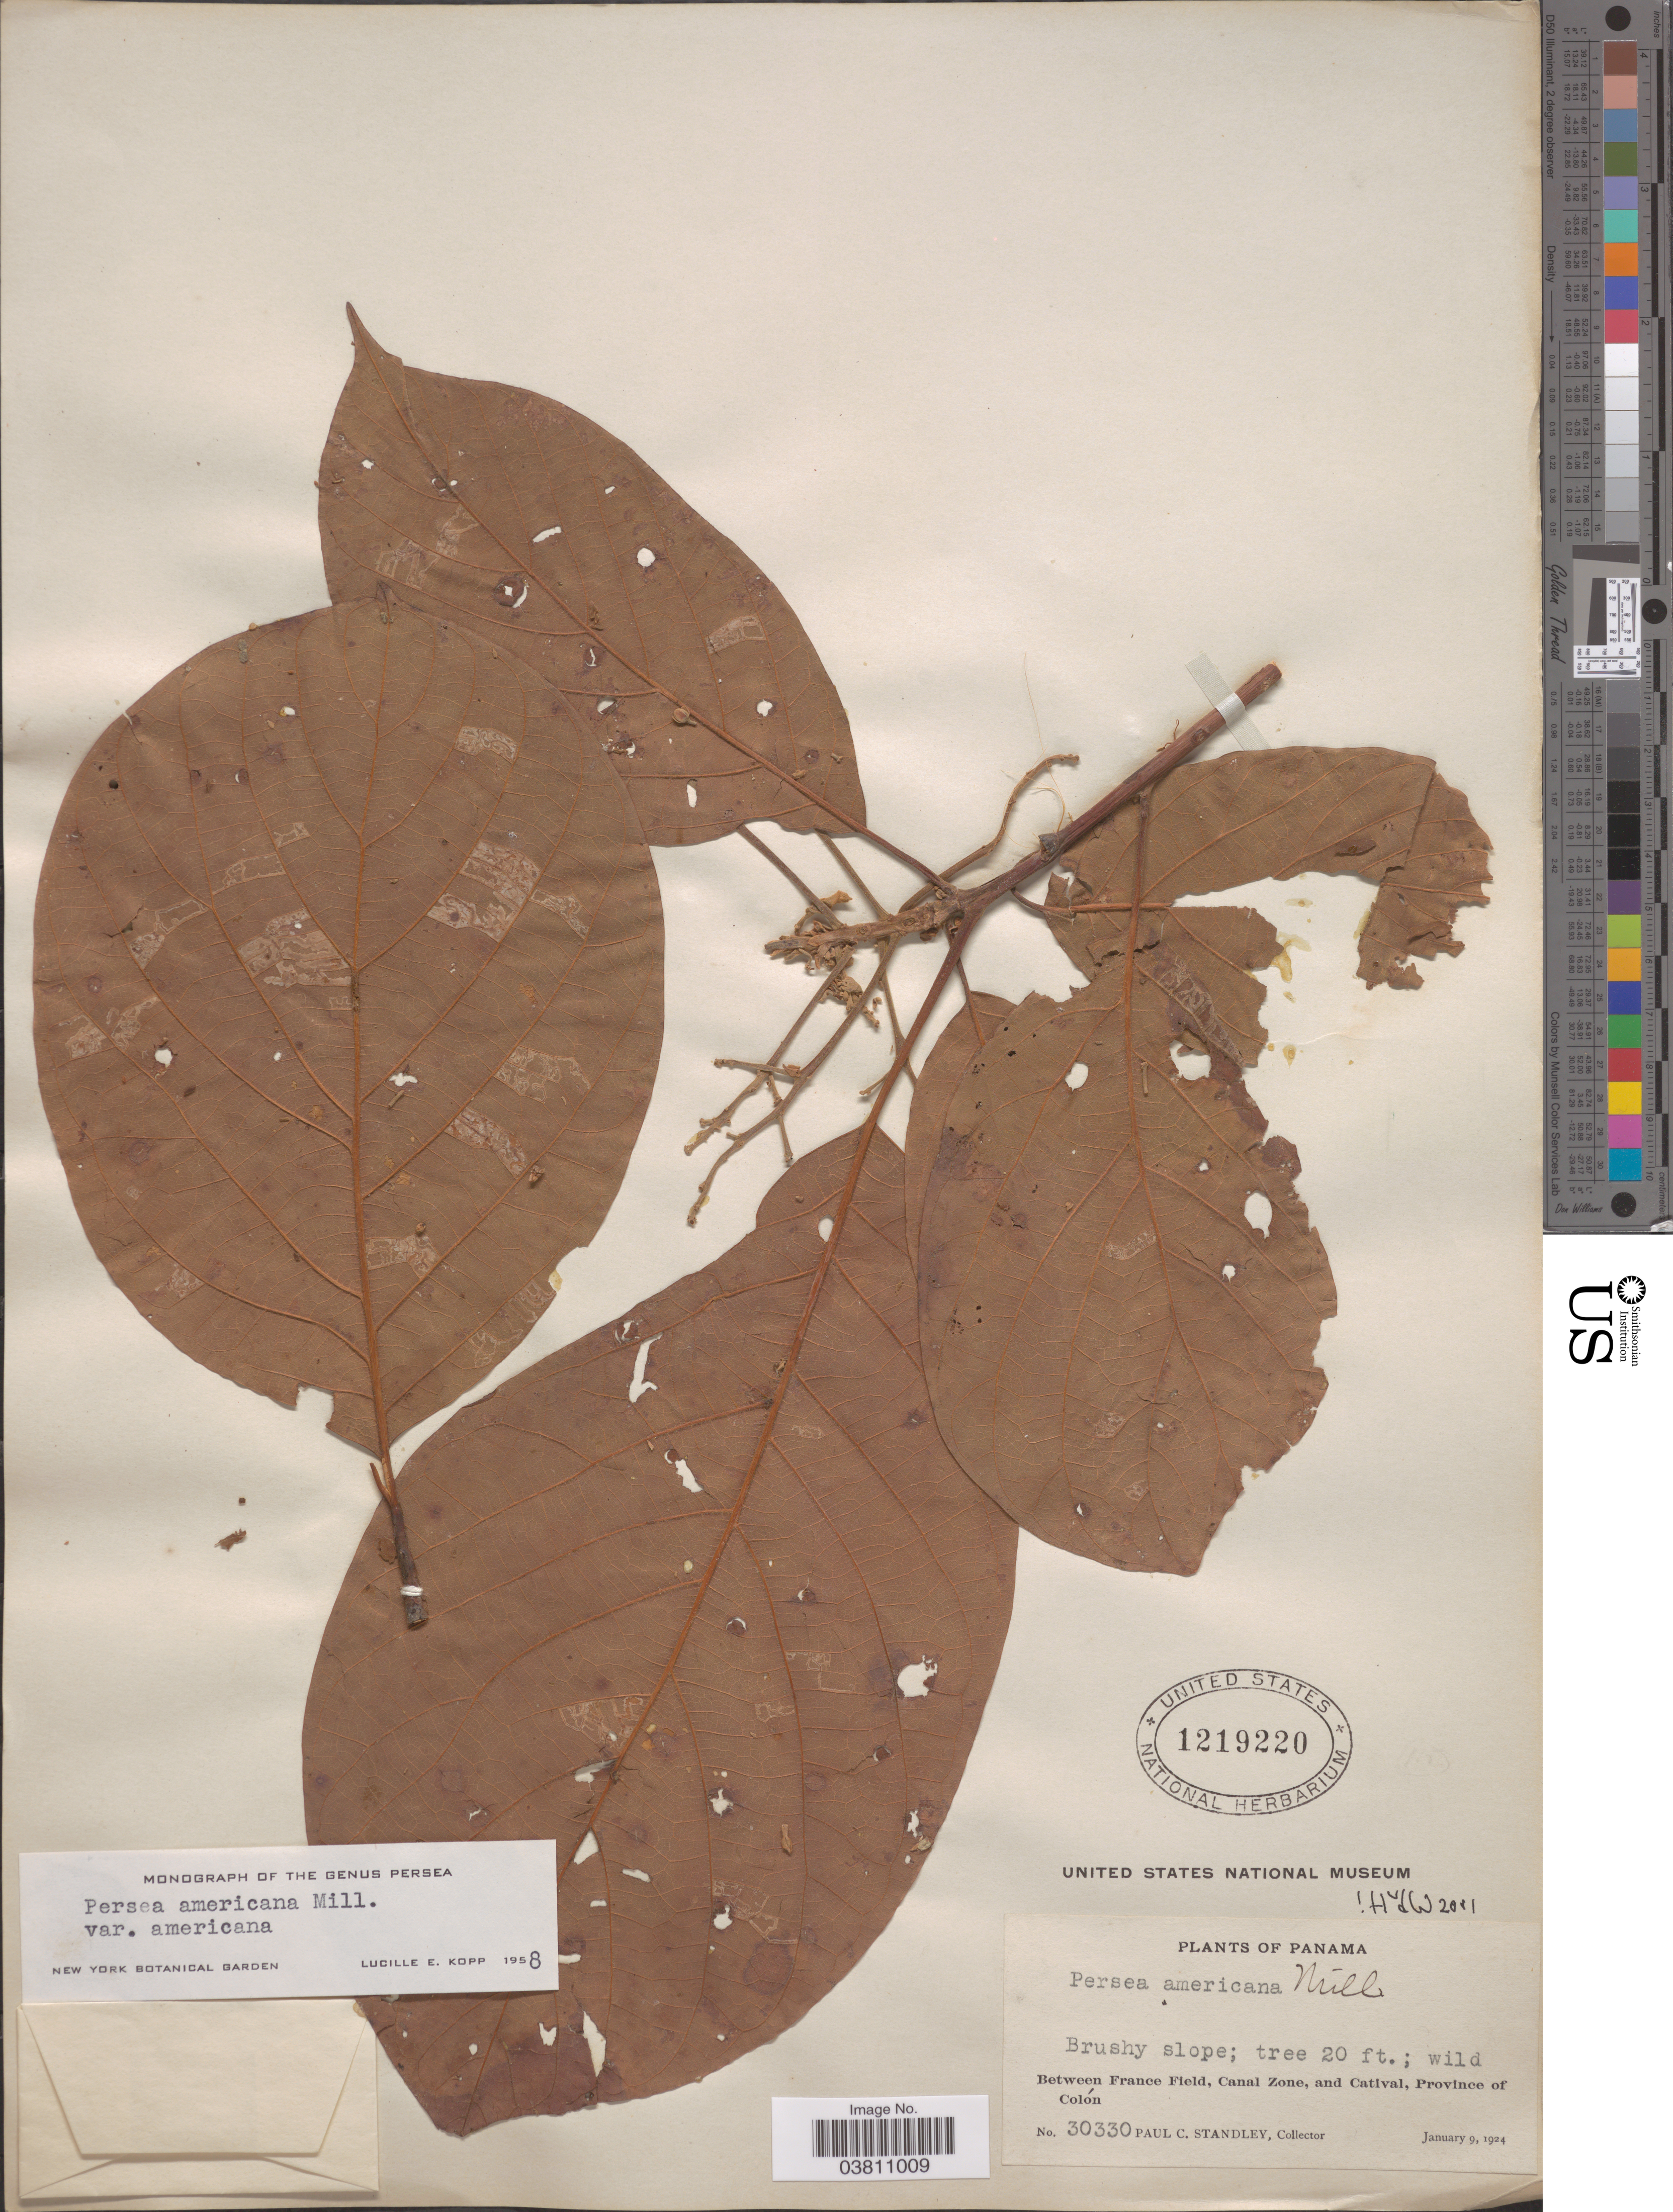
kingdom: Plantae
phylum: Tracheophyta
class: Magnoliopsida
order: Laurales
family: Lauraceae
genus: Persea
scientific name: Persea americana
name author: Mill.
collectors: P. C. Standley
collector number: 30330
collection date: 1924-01-09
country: Panama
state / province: Colón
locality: Between France Field, Canal Zone, and Catival.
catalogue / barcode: US 1219220